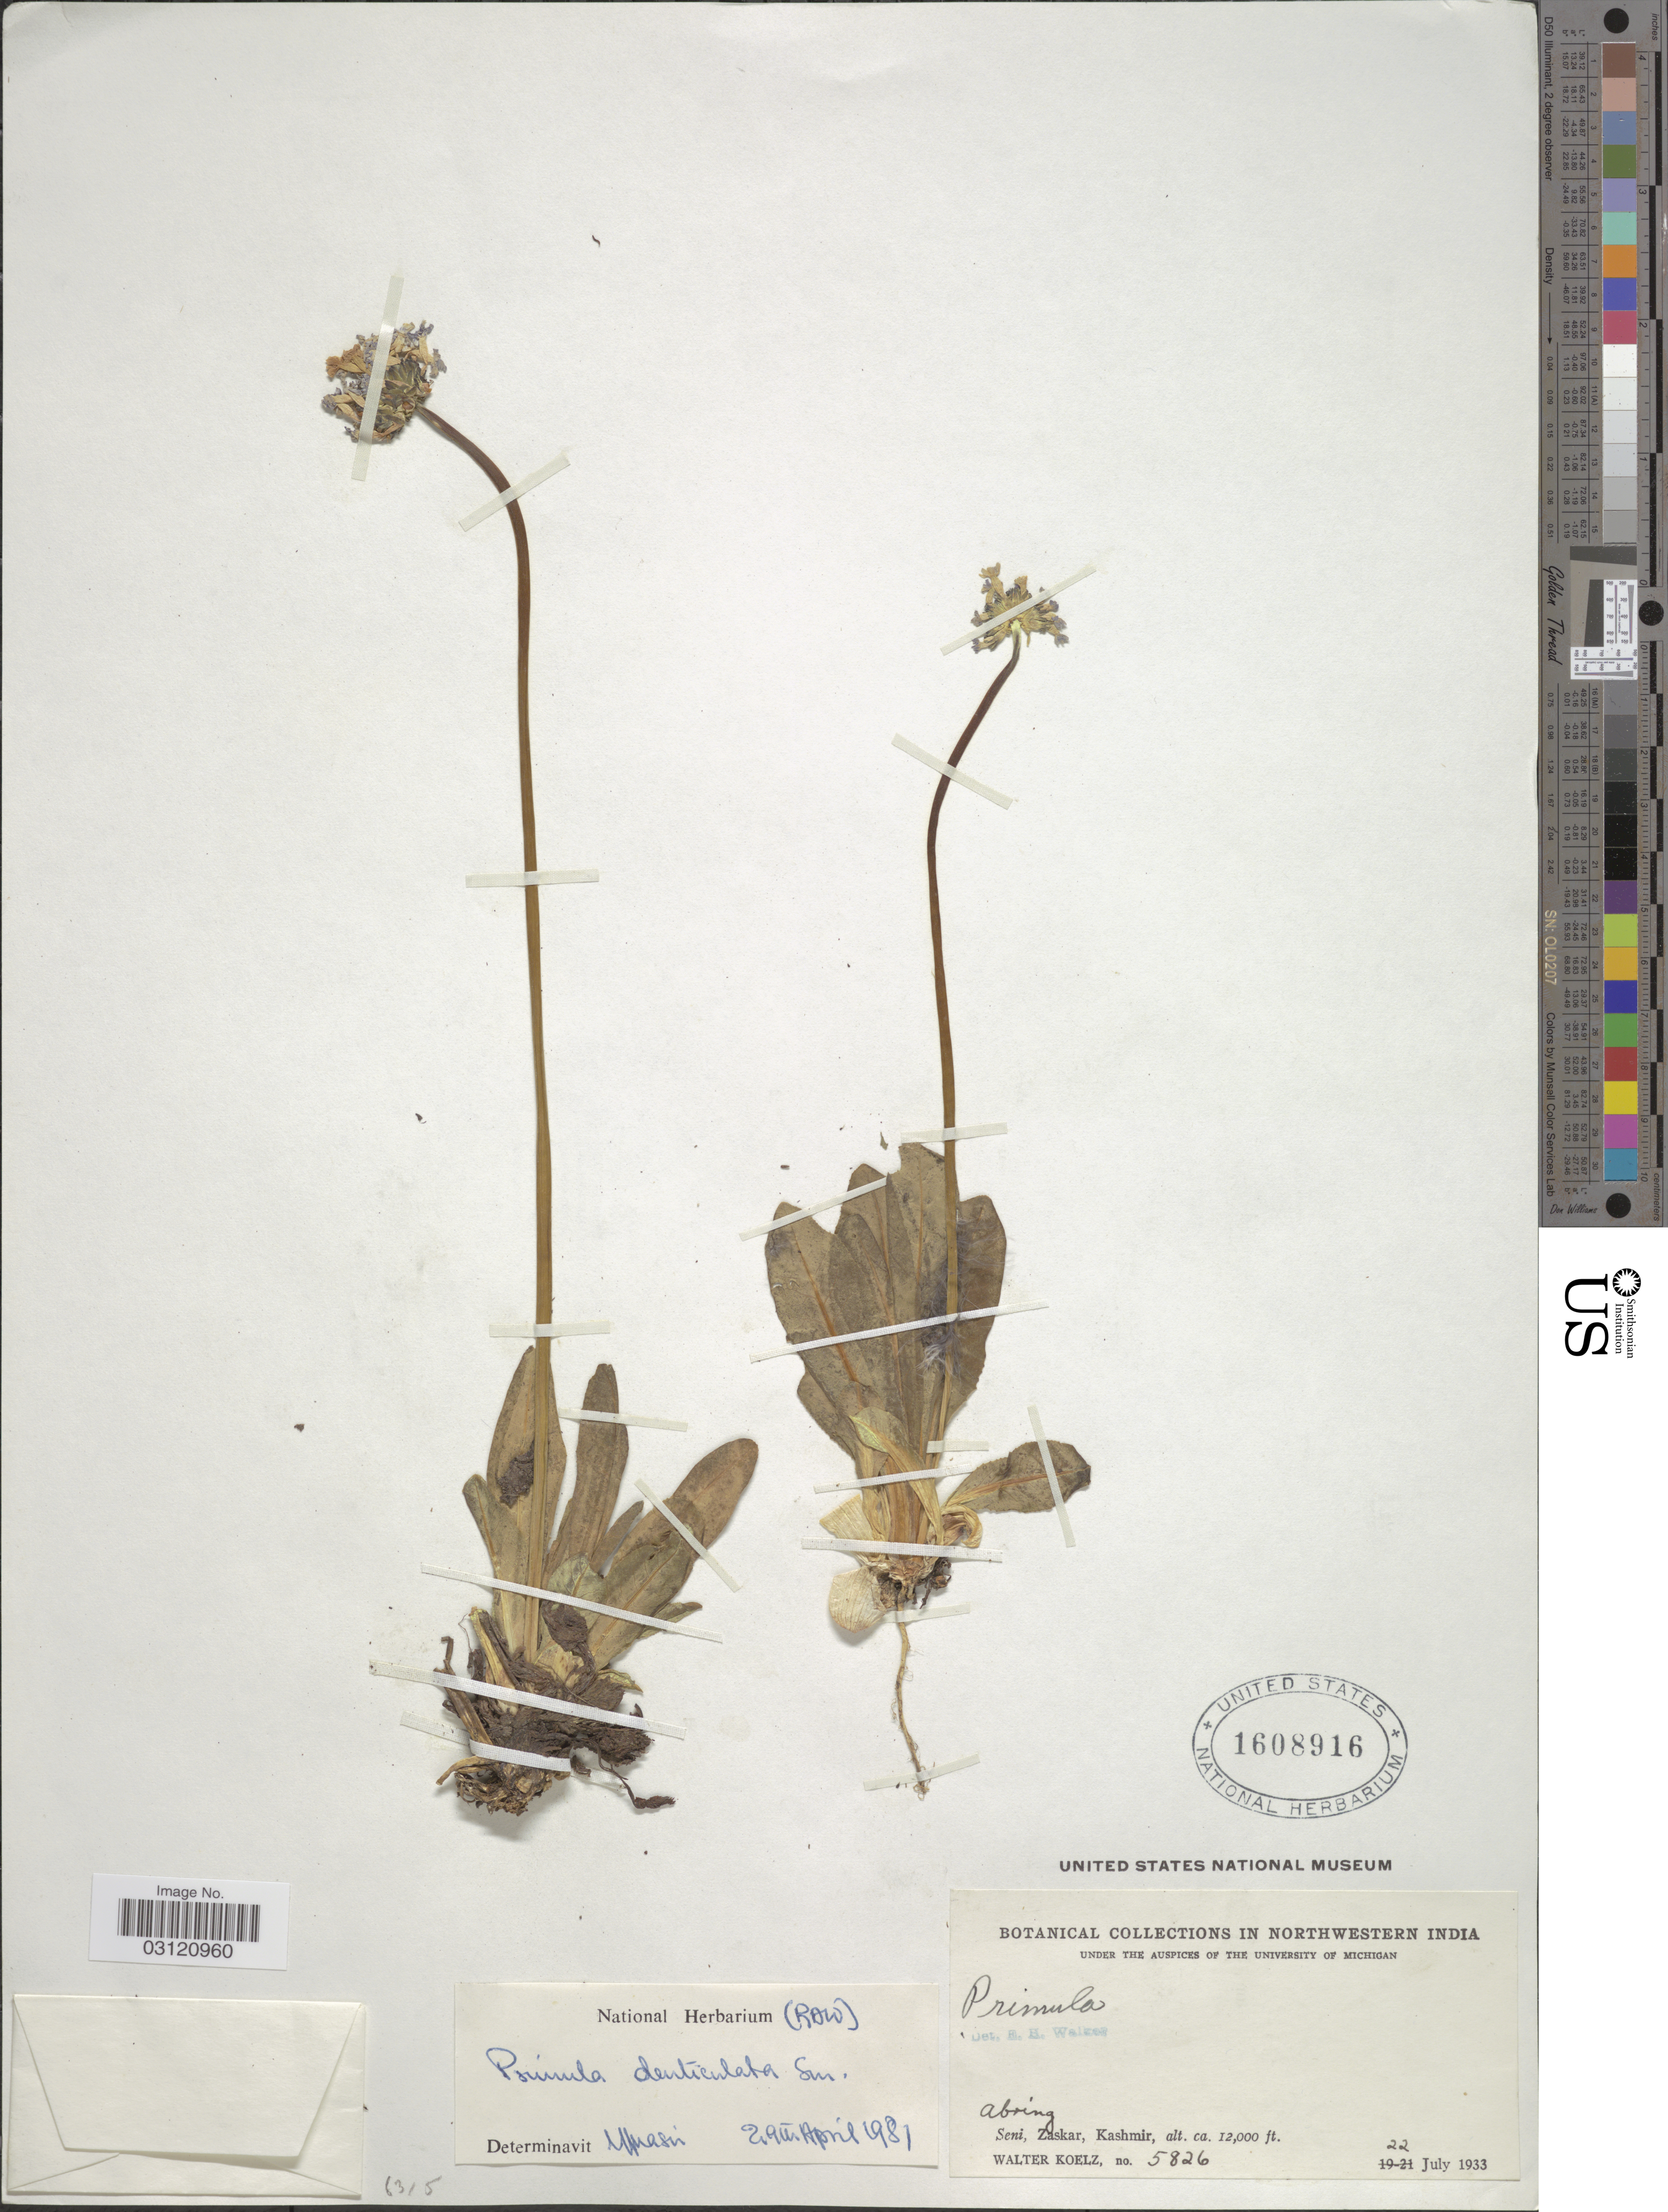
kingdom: Plantae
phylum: Tracheophyta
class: Magnoliopsida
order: Ericales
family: Primulaceae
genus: Primula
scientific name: Primula denticulata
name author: Sm.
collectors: W. N. Koelz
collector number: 5826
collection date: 1933-07-22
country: India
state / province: Jammu and Kashmir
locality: Northwestern India. Seni, Zaskar, Kashmir. Abring.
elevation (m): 3658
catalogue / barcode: US 1608916